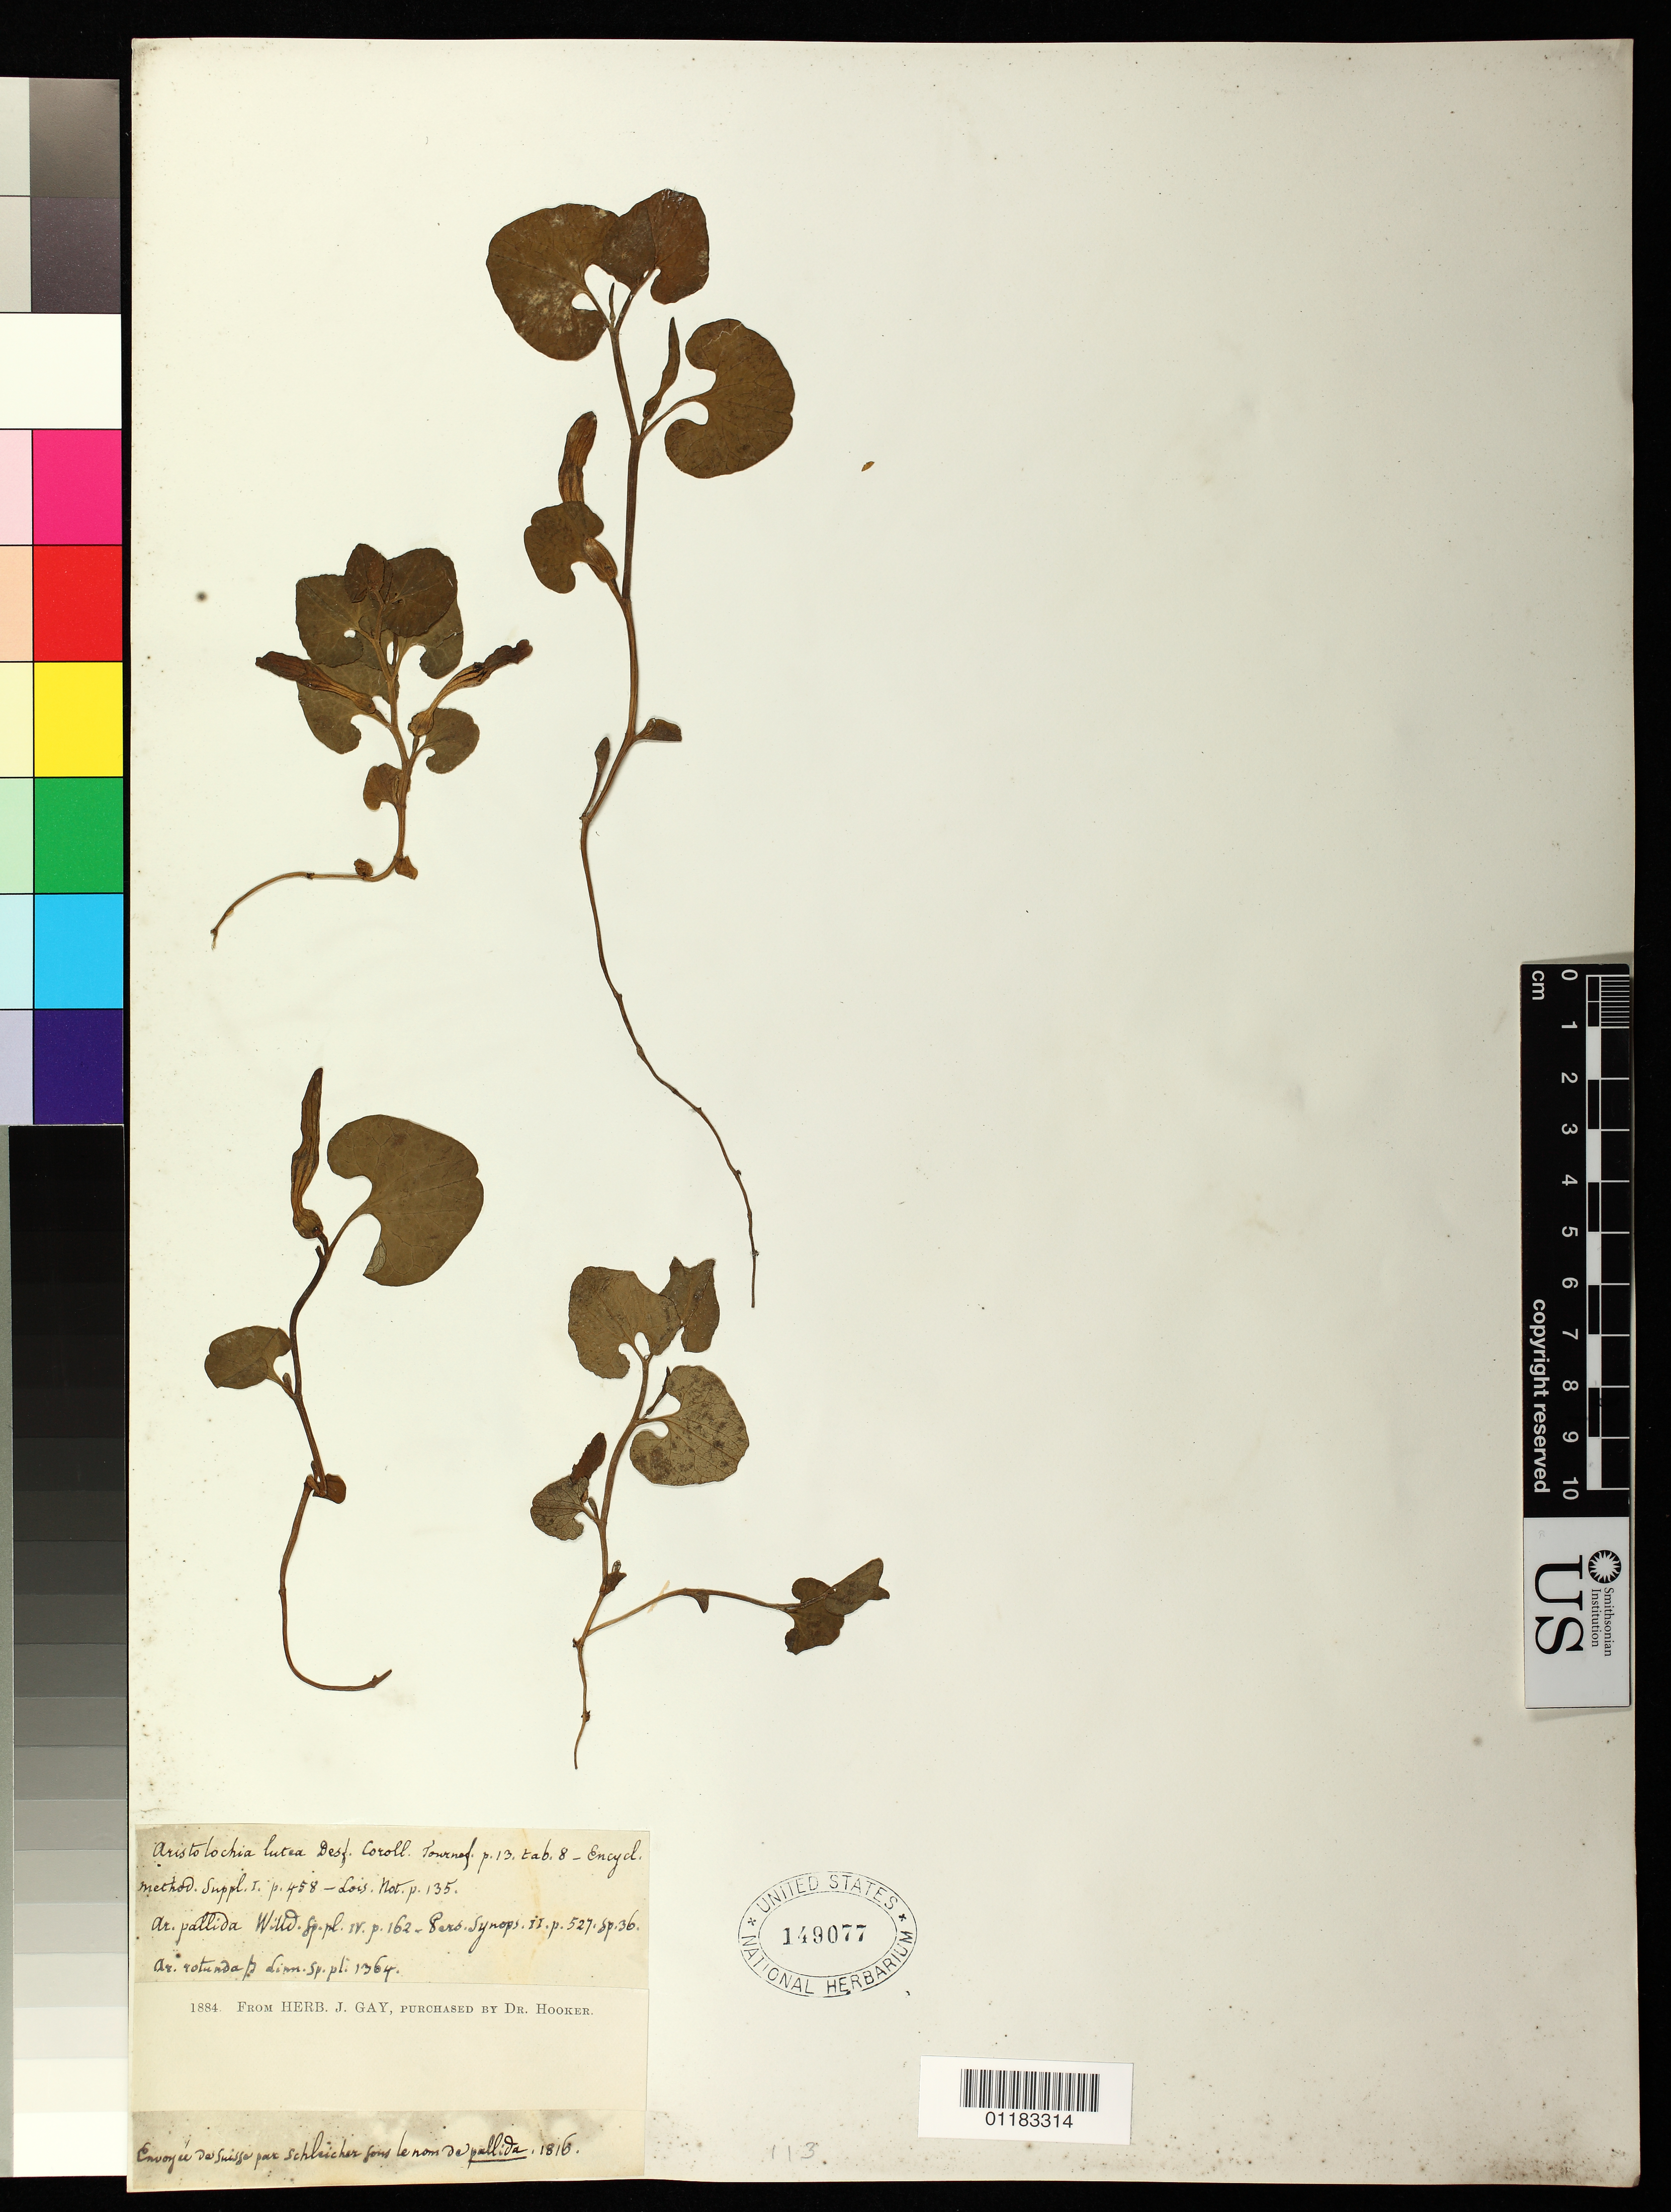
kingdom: Plantae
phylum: Tracheophyta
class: Magnoliopsida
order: Piperales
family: Aristolochiaceae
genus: Aristolochia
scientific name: Aristolochia pallida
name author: Willd.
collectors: J. Schleicher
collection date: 1816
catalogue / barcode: US 149077